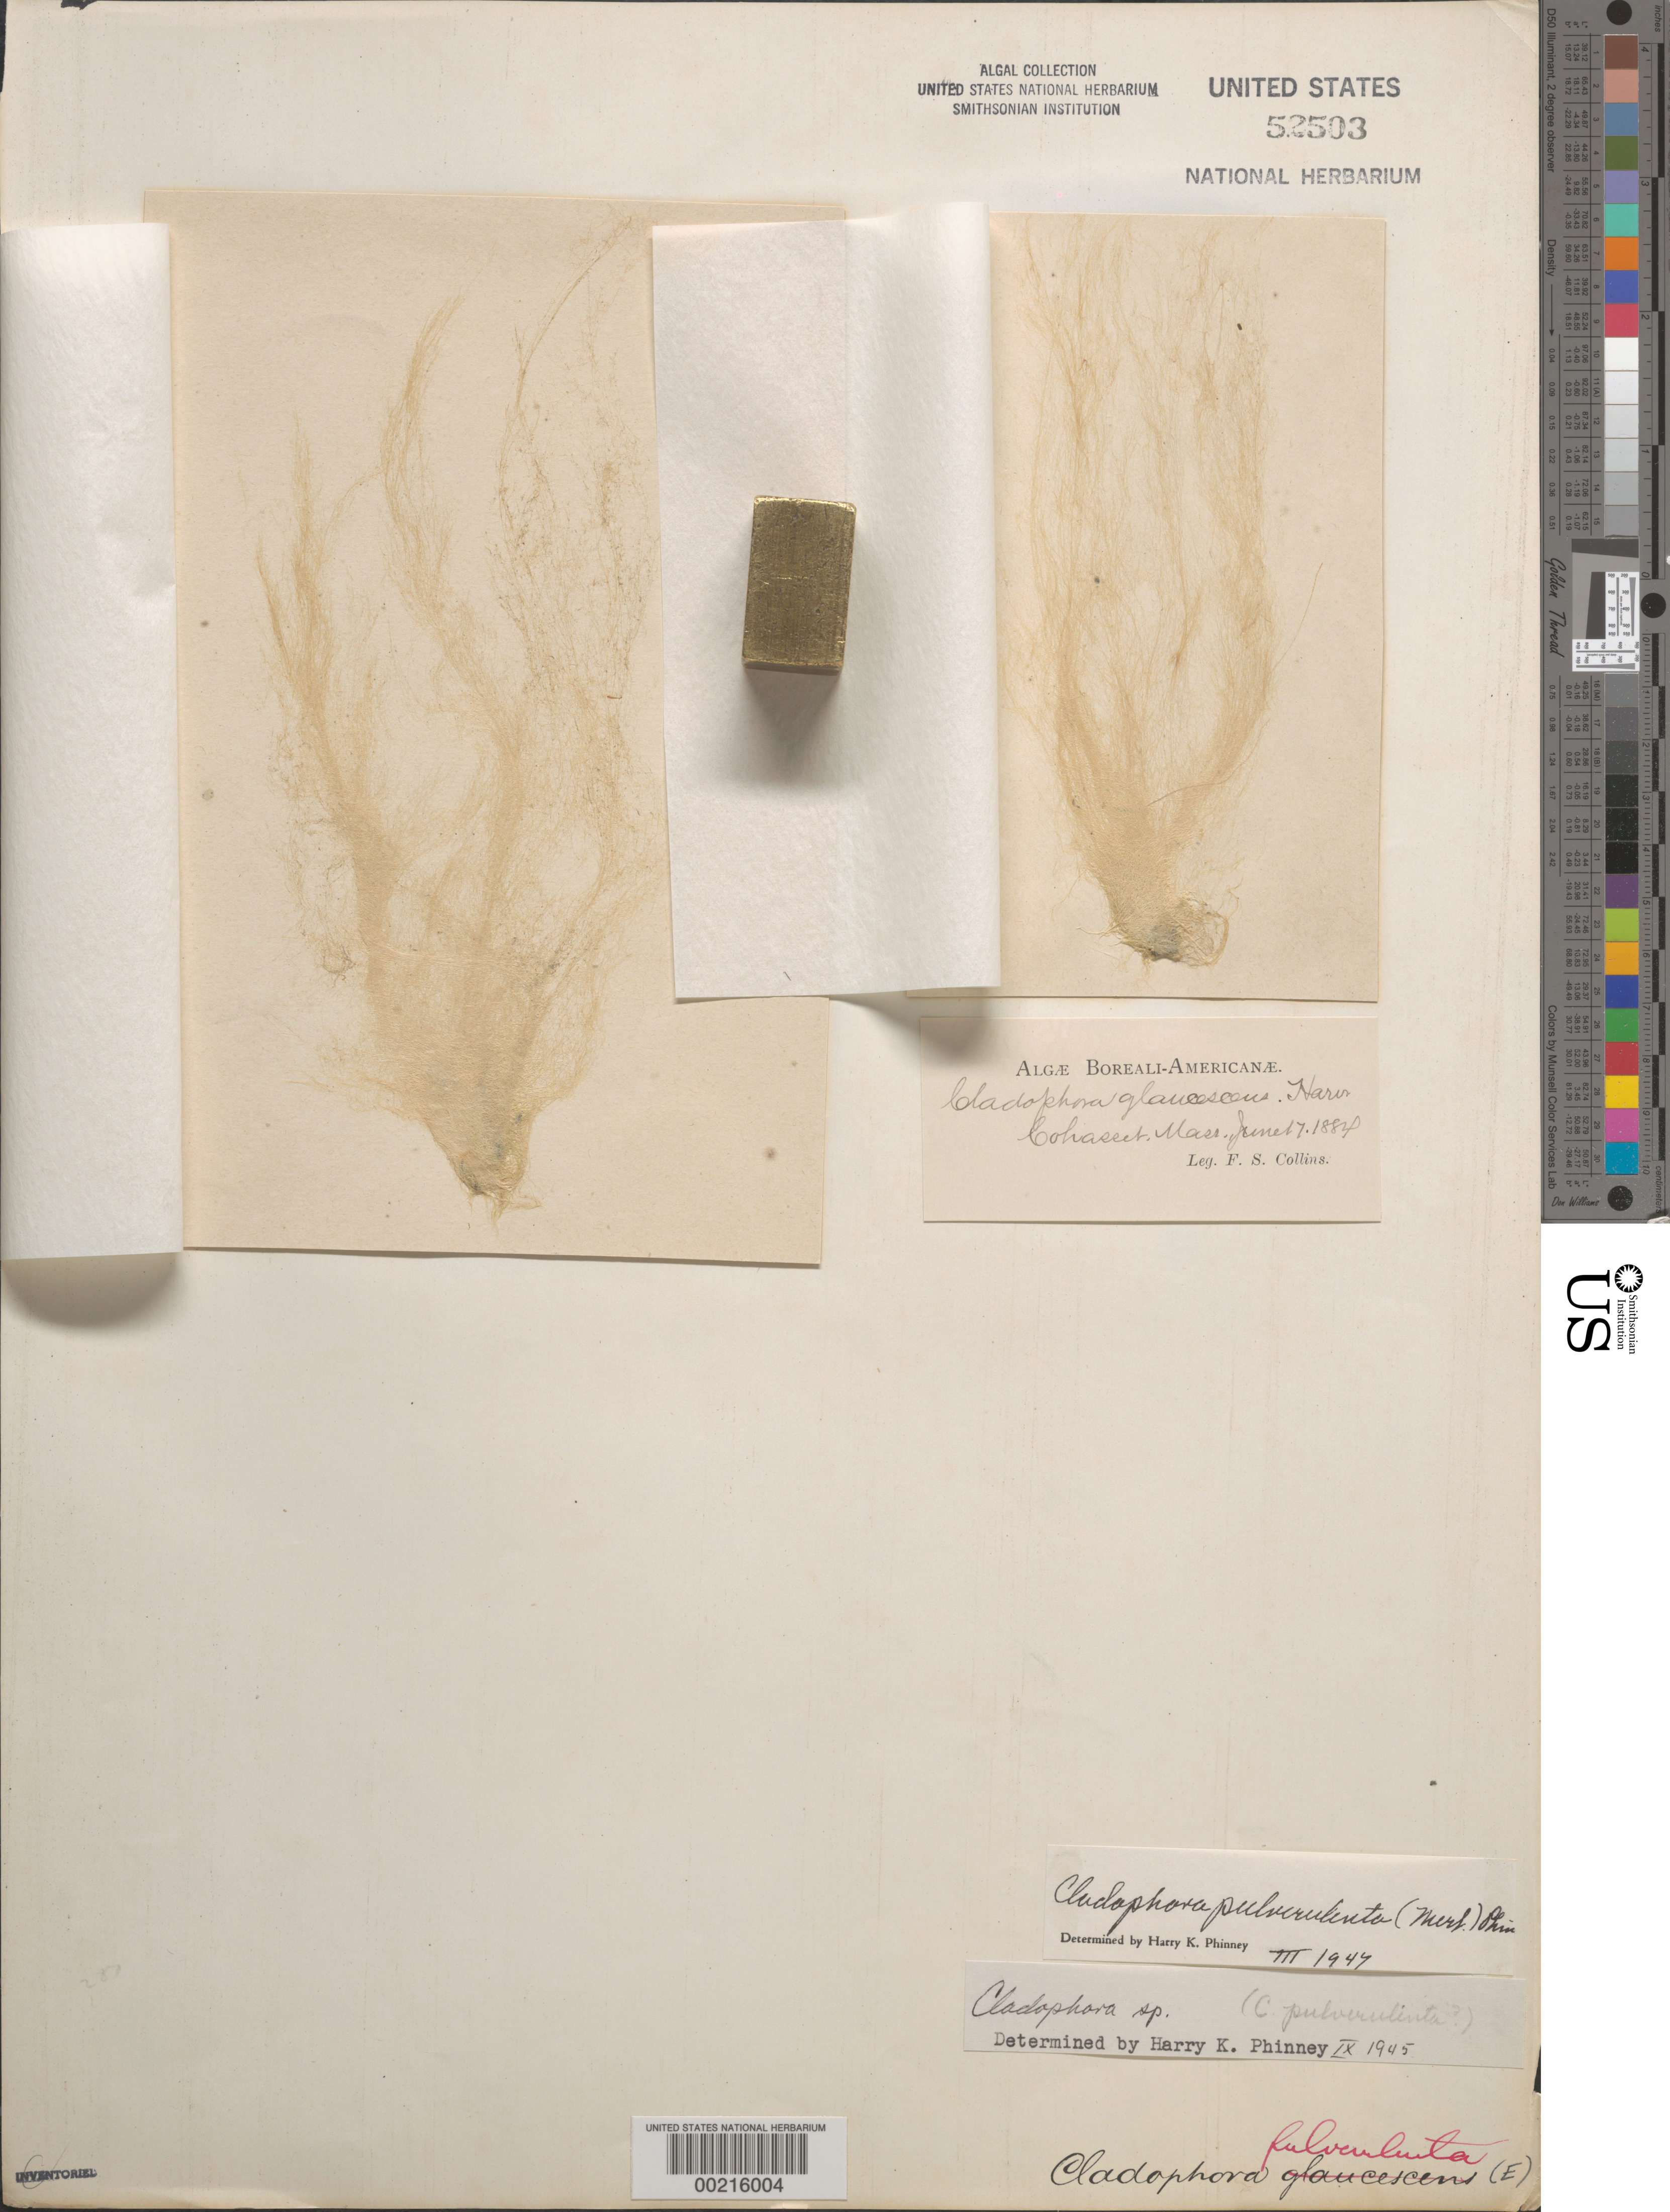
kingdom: Plantae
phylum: Chlorophyta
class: Ulvophyceae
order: Cladophorales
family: Cladophoraceae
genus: Cladophora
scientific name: Cladophora vagabunda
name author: (L.) C. Hoek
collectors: F. Collins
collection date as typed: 17 Jun 1884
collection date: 1884-06-17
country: United States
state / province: Massachusetts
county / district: Norfolk County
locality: Cohasset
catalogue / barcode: US 52503